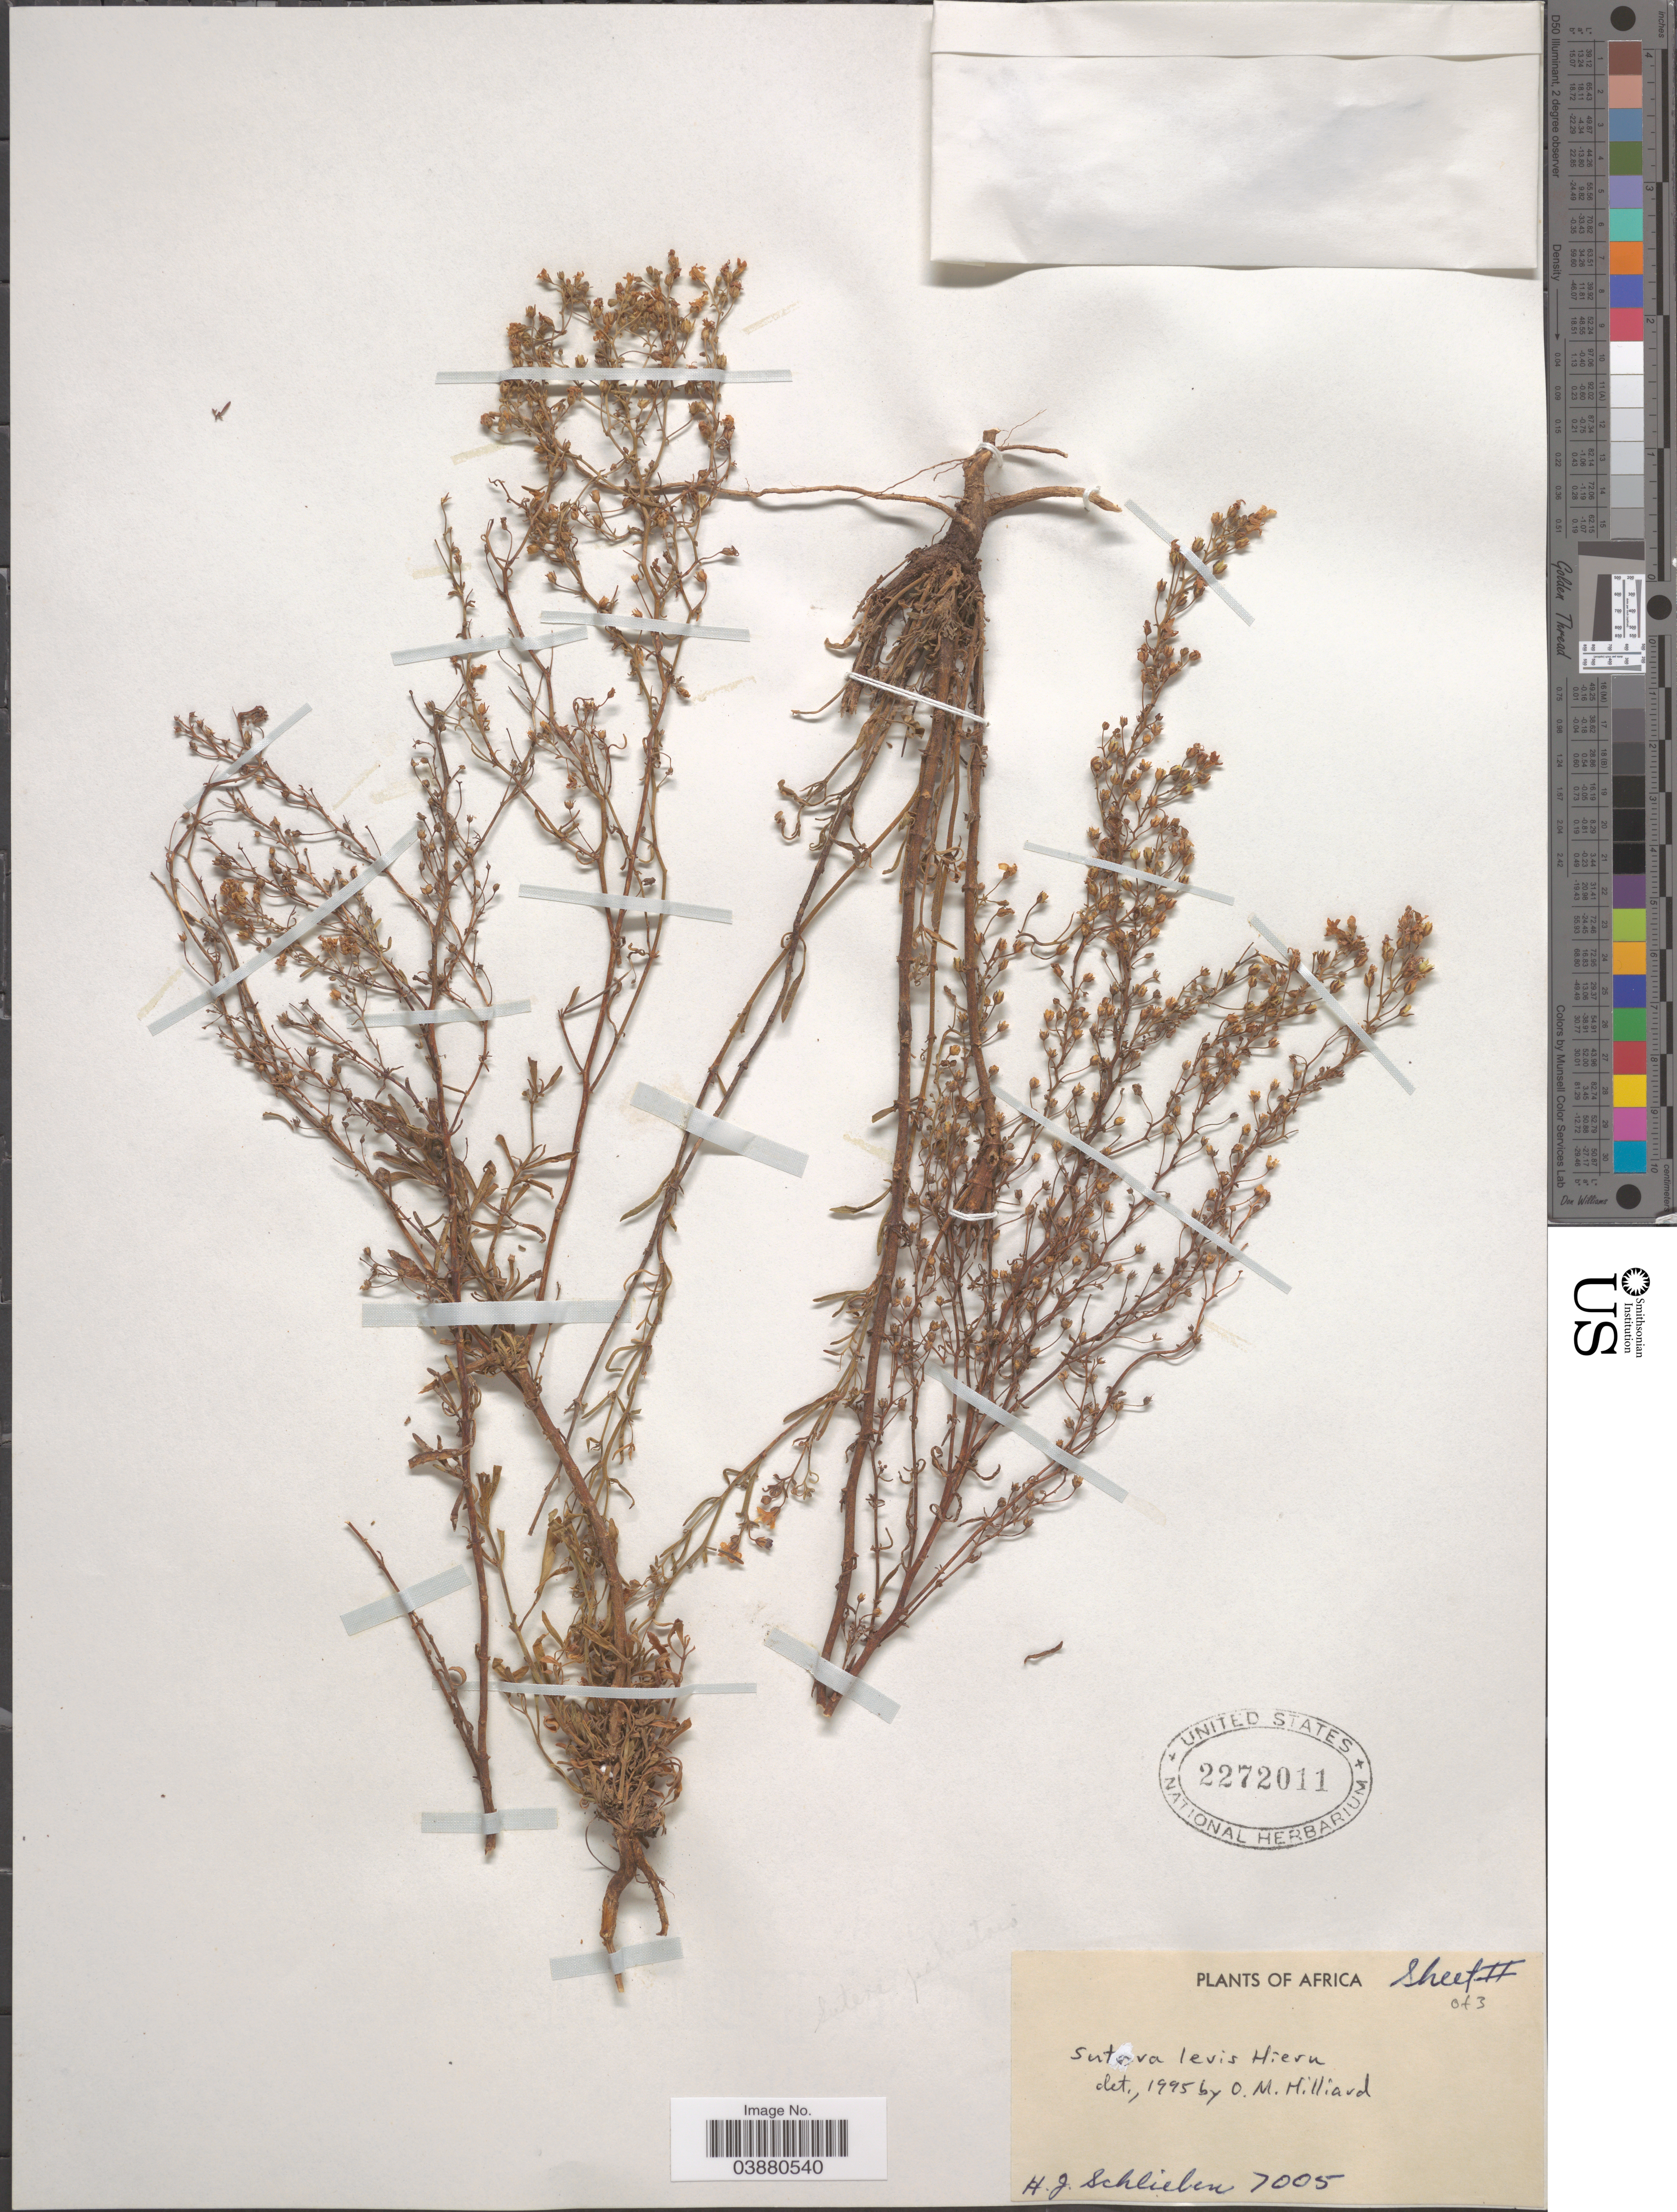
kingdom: Plantae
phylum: Tracheophyta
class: Magnoliopsida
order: Lamiales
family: Scrophulariaceae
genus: Sutera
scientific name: Sutera levis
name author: Hiern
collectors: H. J. Schlieben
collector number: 7005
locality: Africa.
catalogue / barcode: US 2272011